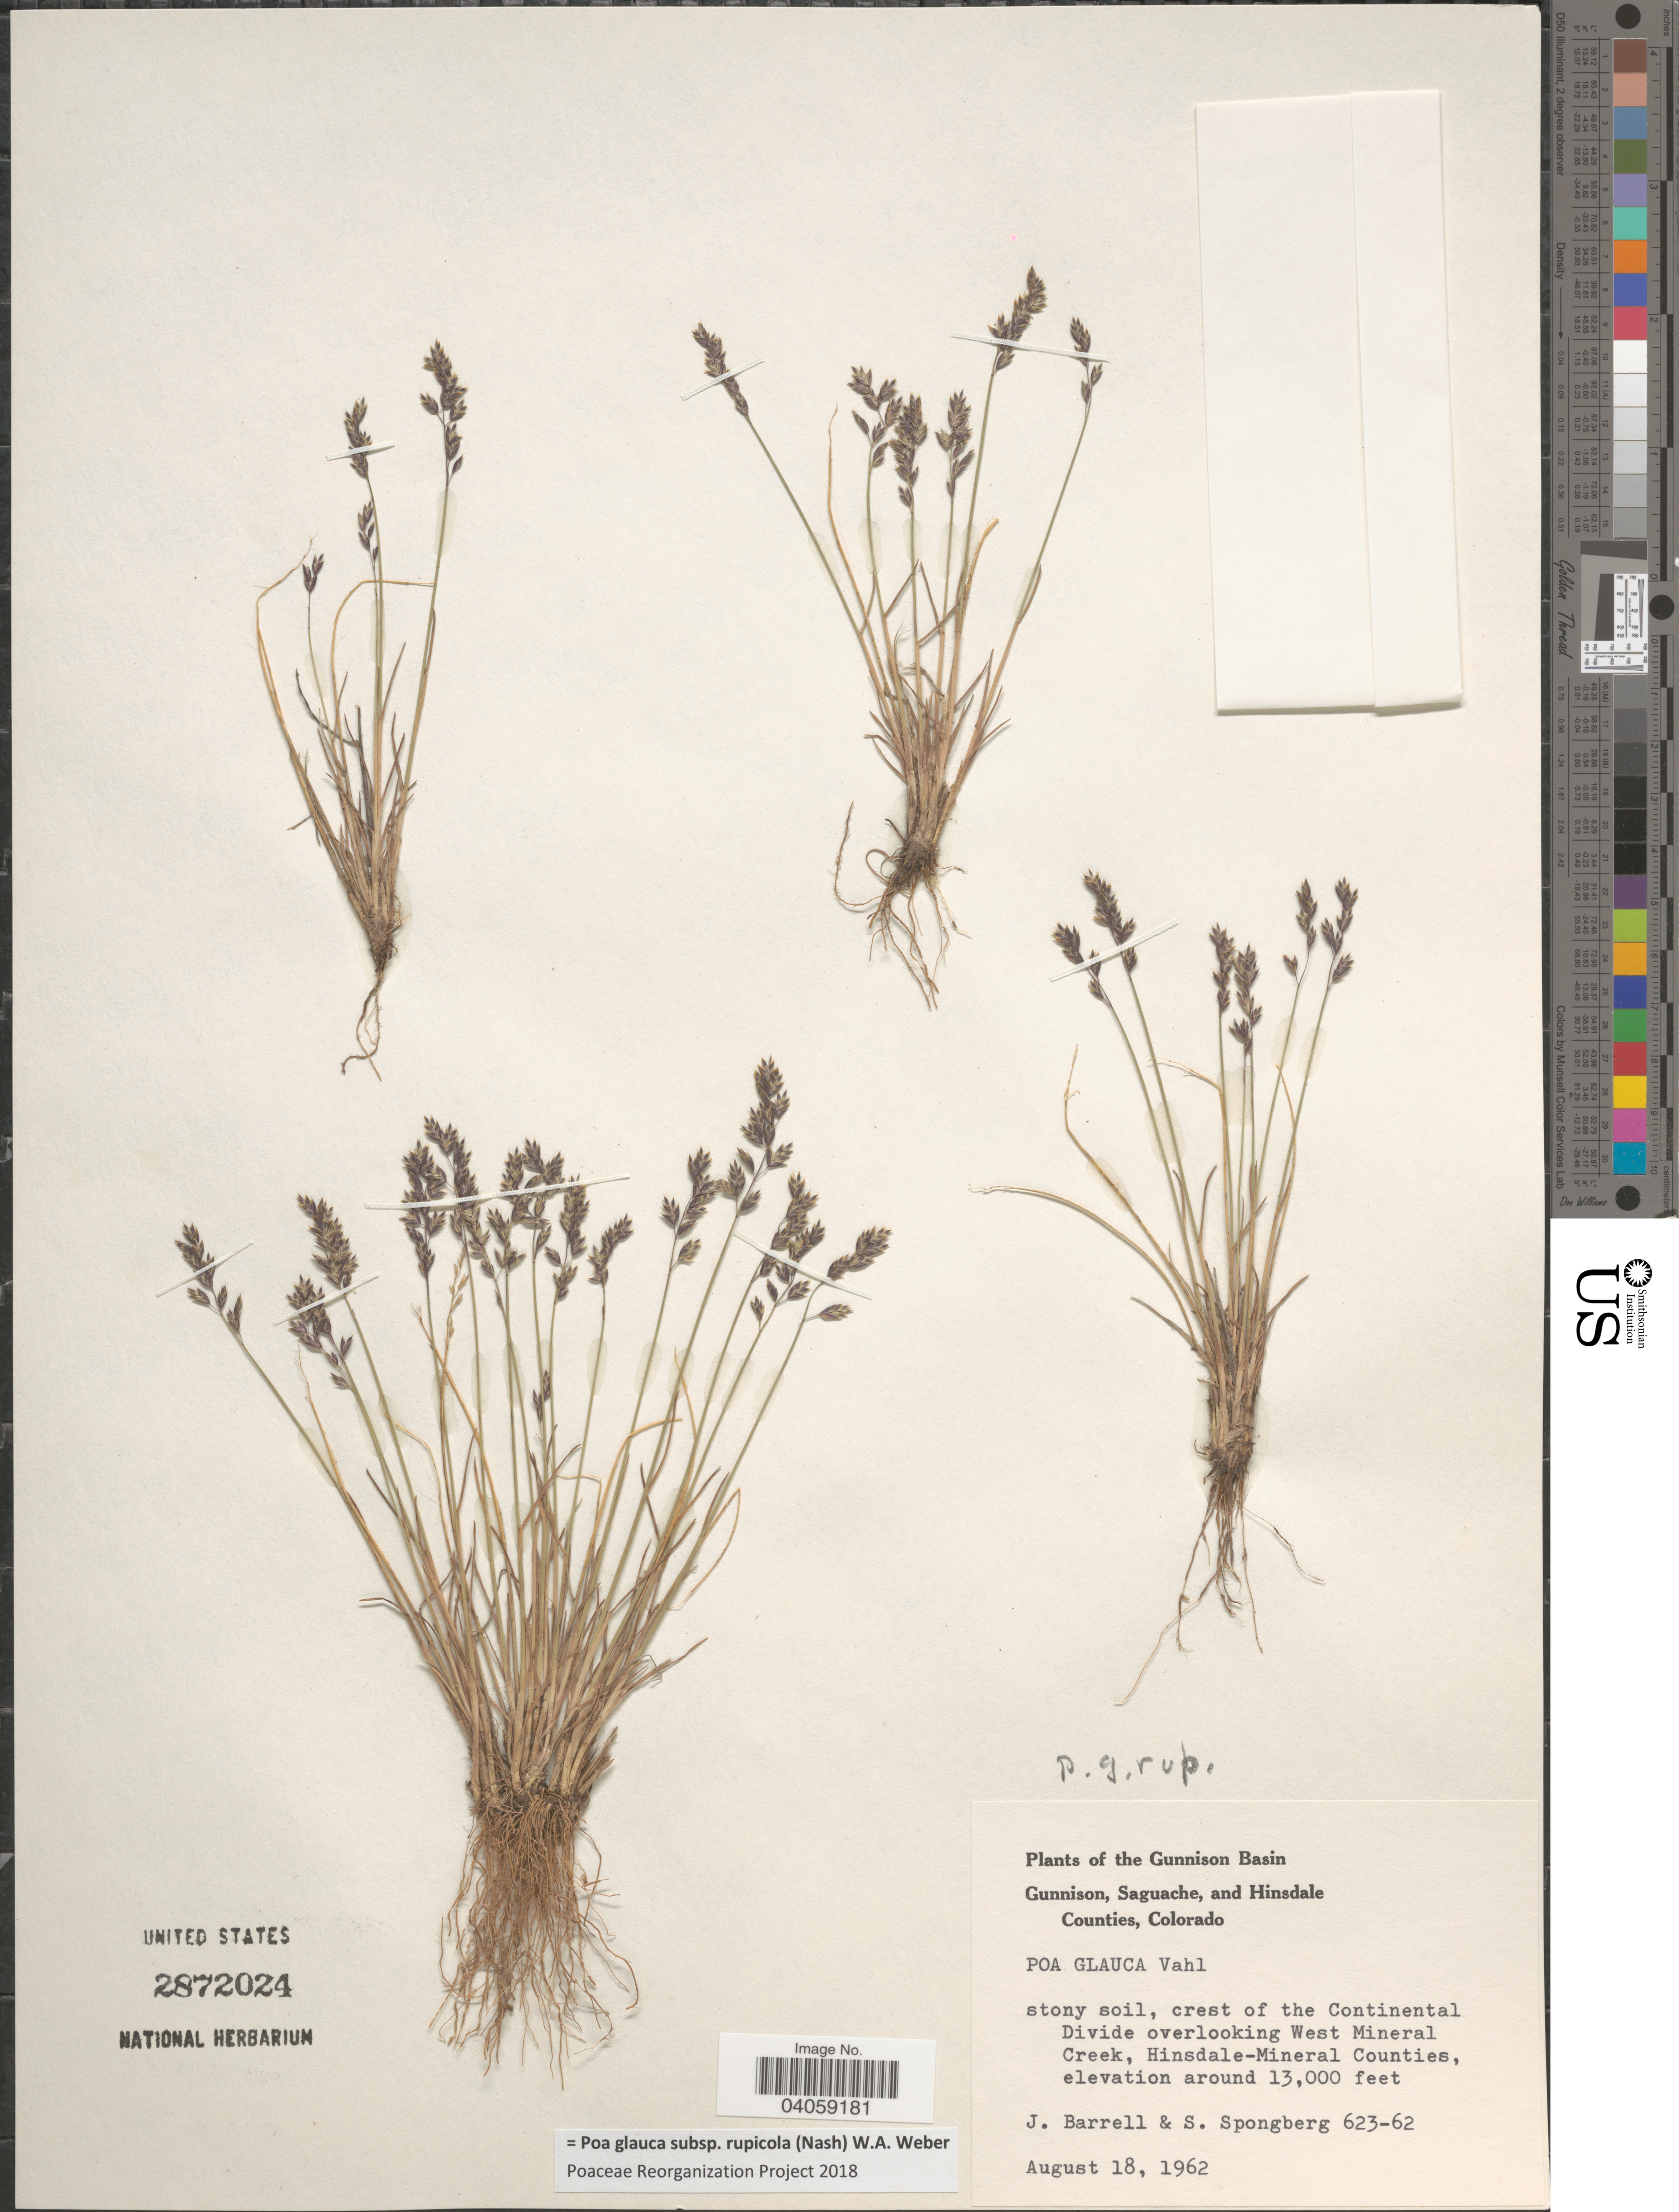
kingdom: Plantae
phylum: Tracheophyta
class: Liliopsida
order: Poales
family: Poaceae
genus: Poa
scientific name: Poa glauca subsp. rupicola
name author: (Nash) W.A. Weber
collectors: J. Barrell & S. A.Spongberg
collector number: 623-62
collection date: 1962-08-18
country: United States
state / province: Colorado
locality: Gunnison Basin. Stony soil, crest of the Continental Divide overlooking West Mineral Creek, Hinsdale-Mineral Counties.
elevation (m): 3962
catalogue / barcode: US 2872024